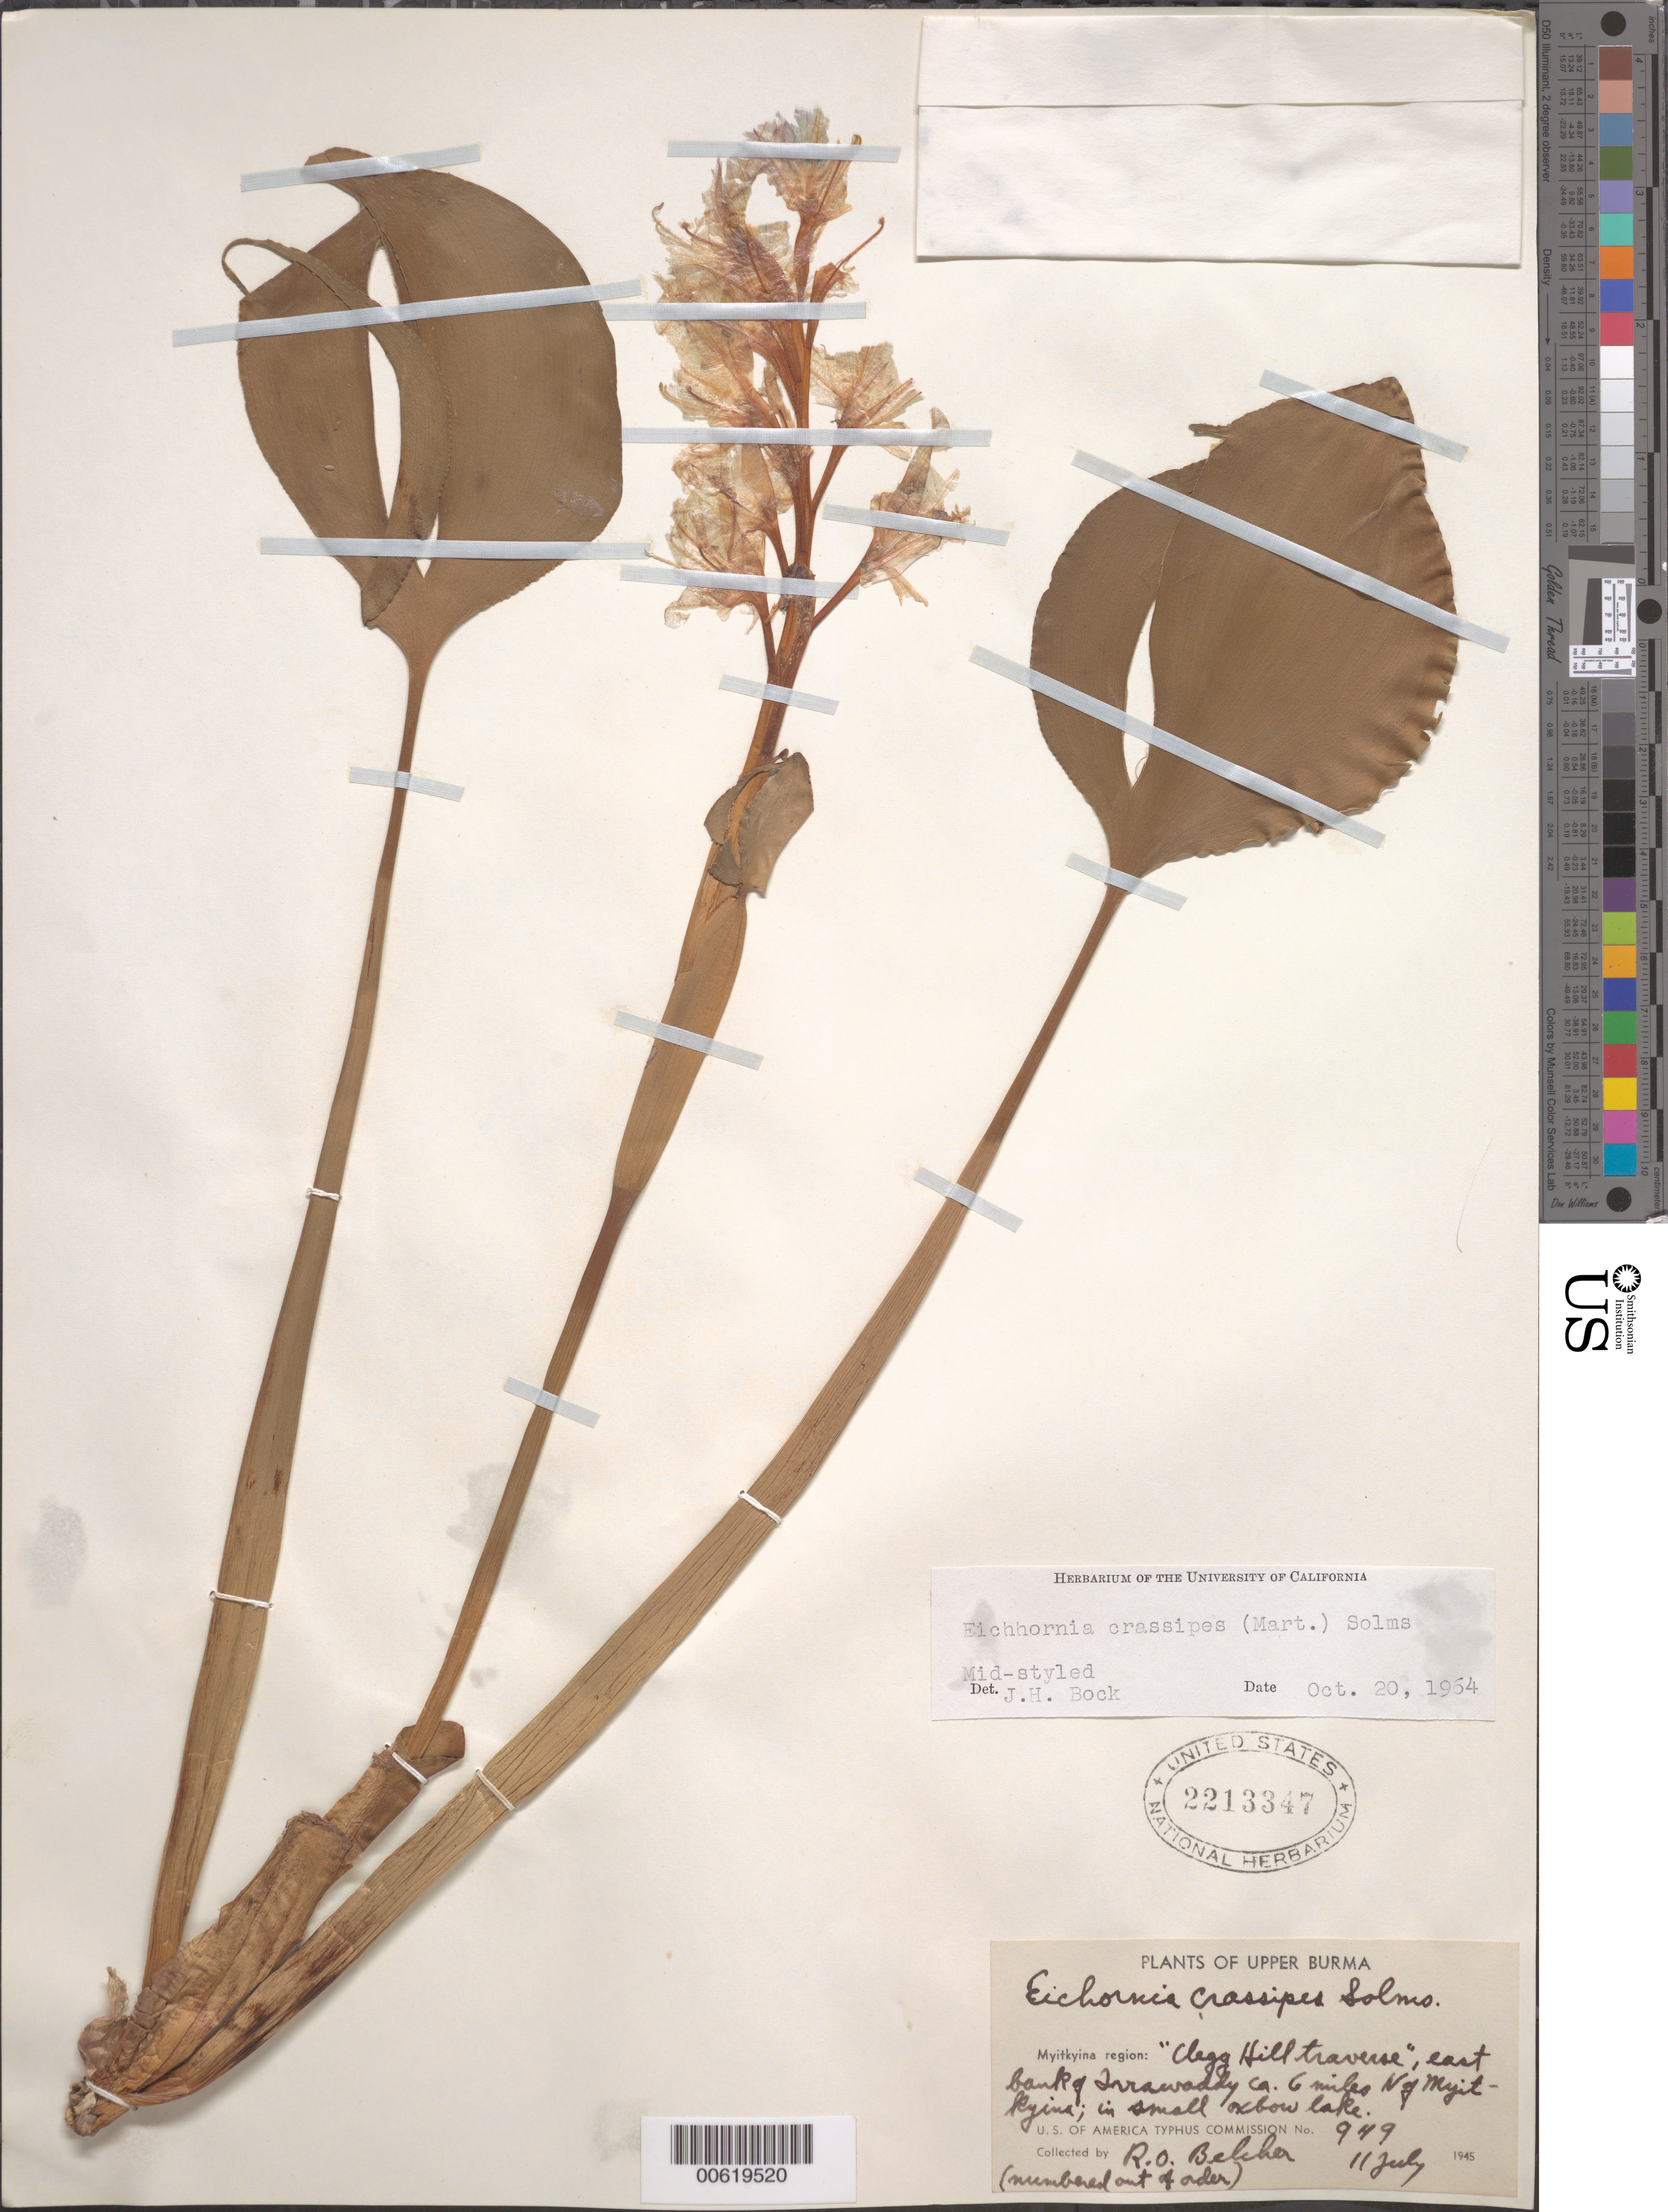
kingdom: Plantae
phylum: Tracheophyta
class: Liliopsida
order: Commelinales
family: Pontederiaceae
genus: Eichhornia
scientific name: Eichhornia crassipes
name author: (Mart.) Solms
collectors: R. Belcher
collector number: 949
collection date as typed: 11 Jul 1945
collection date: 1945-07-11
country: Myanmar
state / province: Kachin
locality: Clegg hill traverse,east bank of Ayeyarwaddy ca.6 miles north of Myitkyina; in small lake.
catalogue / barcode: US 2213347